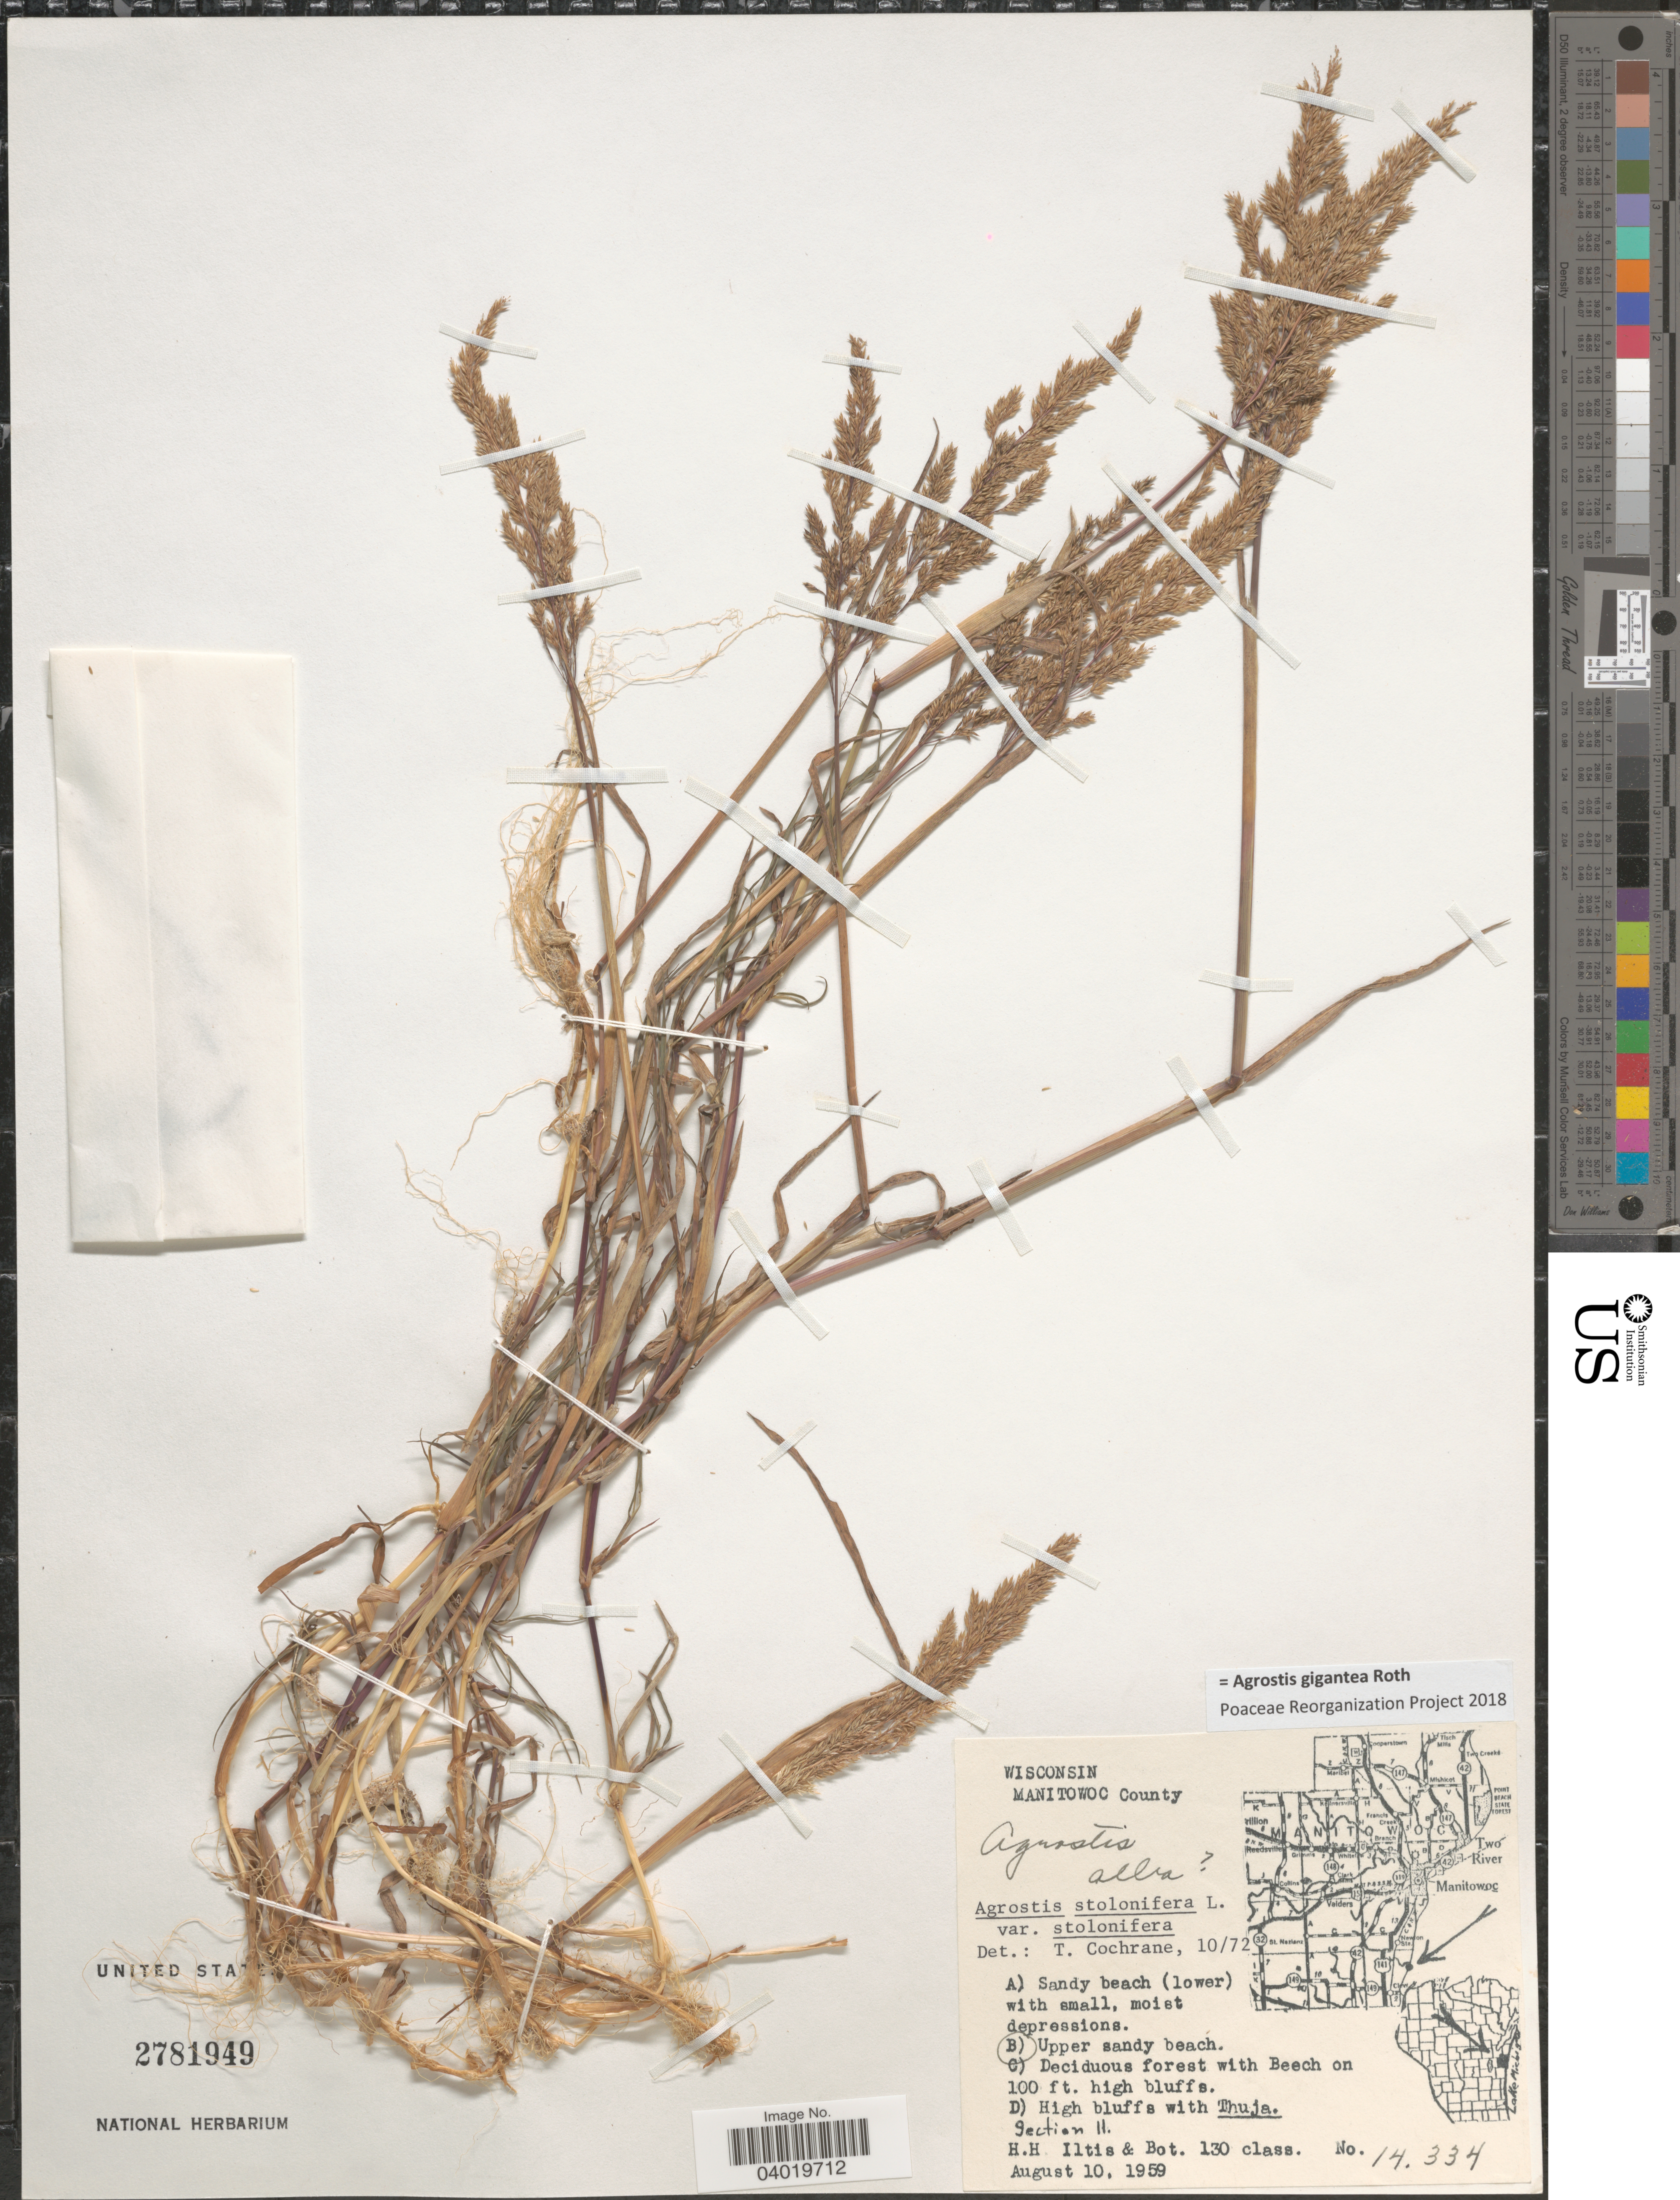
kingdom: Plantae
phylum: Tracheophyta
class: Liliopsida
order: Poales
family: Poaceae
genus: Agrostis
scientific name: Agrostis gigantea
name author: Roth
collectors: H. H. Iltis & Bot. 130 class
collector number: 14334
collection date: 1959-08-10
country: United States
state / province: Wisconsin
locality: Manitowoc County. Upper sandy beach. Section 11.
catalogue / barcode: US 2781949